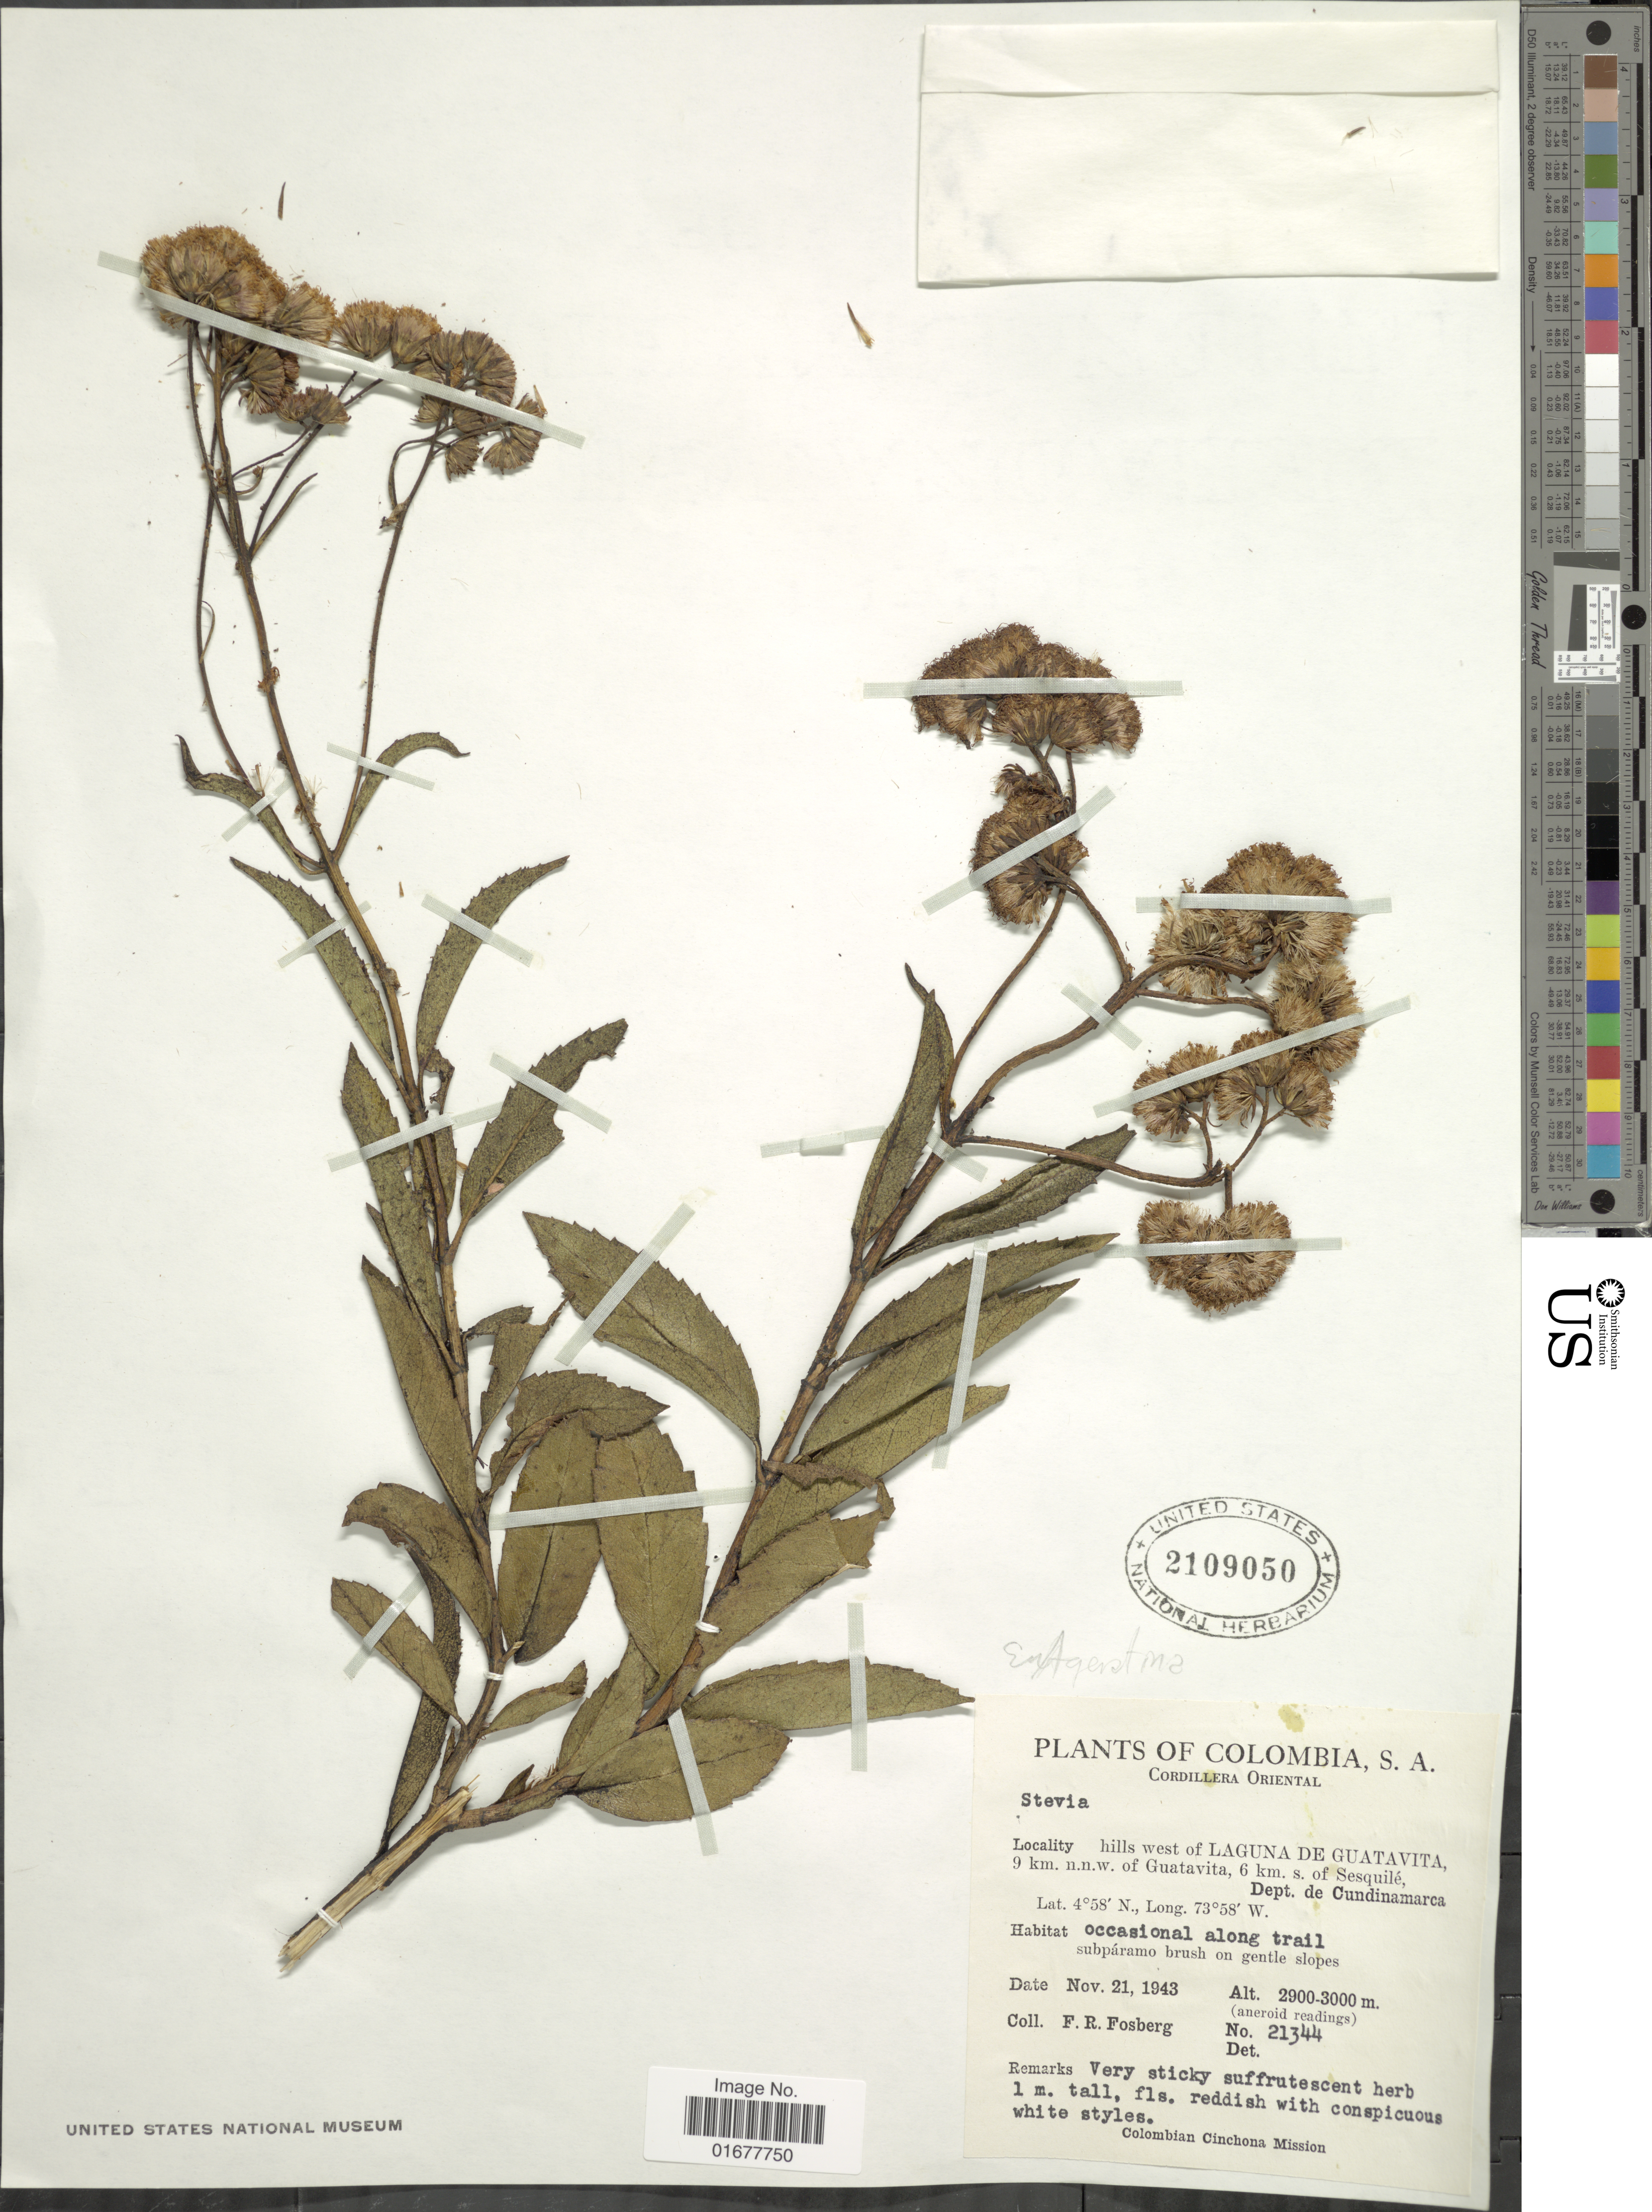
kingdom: Plantae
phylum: Tracheophyta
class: Magnoliopsida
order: Asterales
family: Asteraceae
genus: Ageratina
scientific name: Ageratina latipes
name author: (Benth.) R.M. King & H. Rob.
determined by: Ávila, F. A.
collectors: F. R. Fosberg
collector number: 21344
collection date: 1943-11-21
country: Colombia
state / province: Cundinamarca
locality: Hills west of Laguna de Guatavita, 9 km. n.n.w. of Guatavita, 6 km. S. of Sesquile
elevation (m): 2900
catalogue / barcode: US 2109050